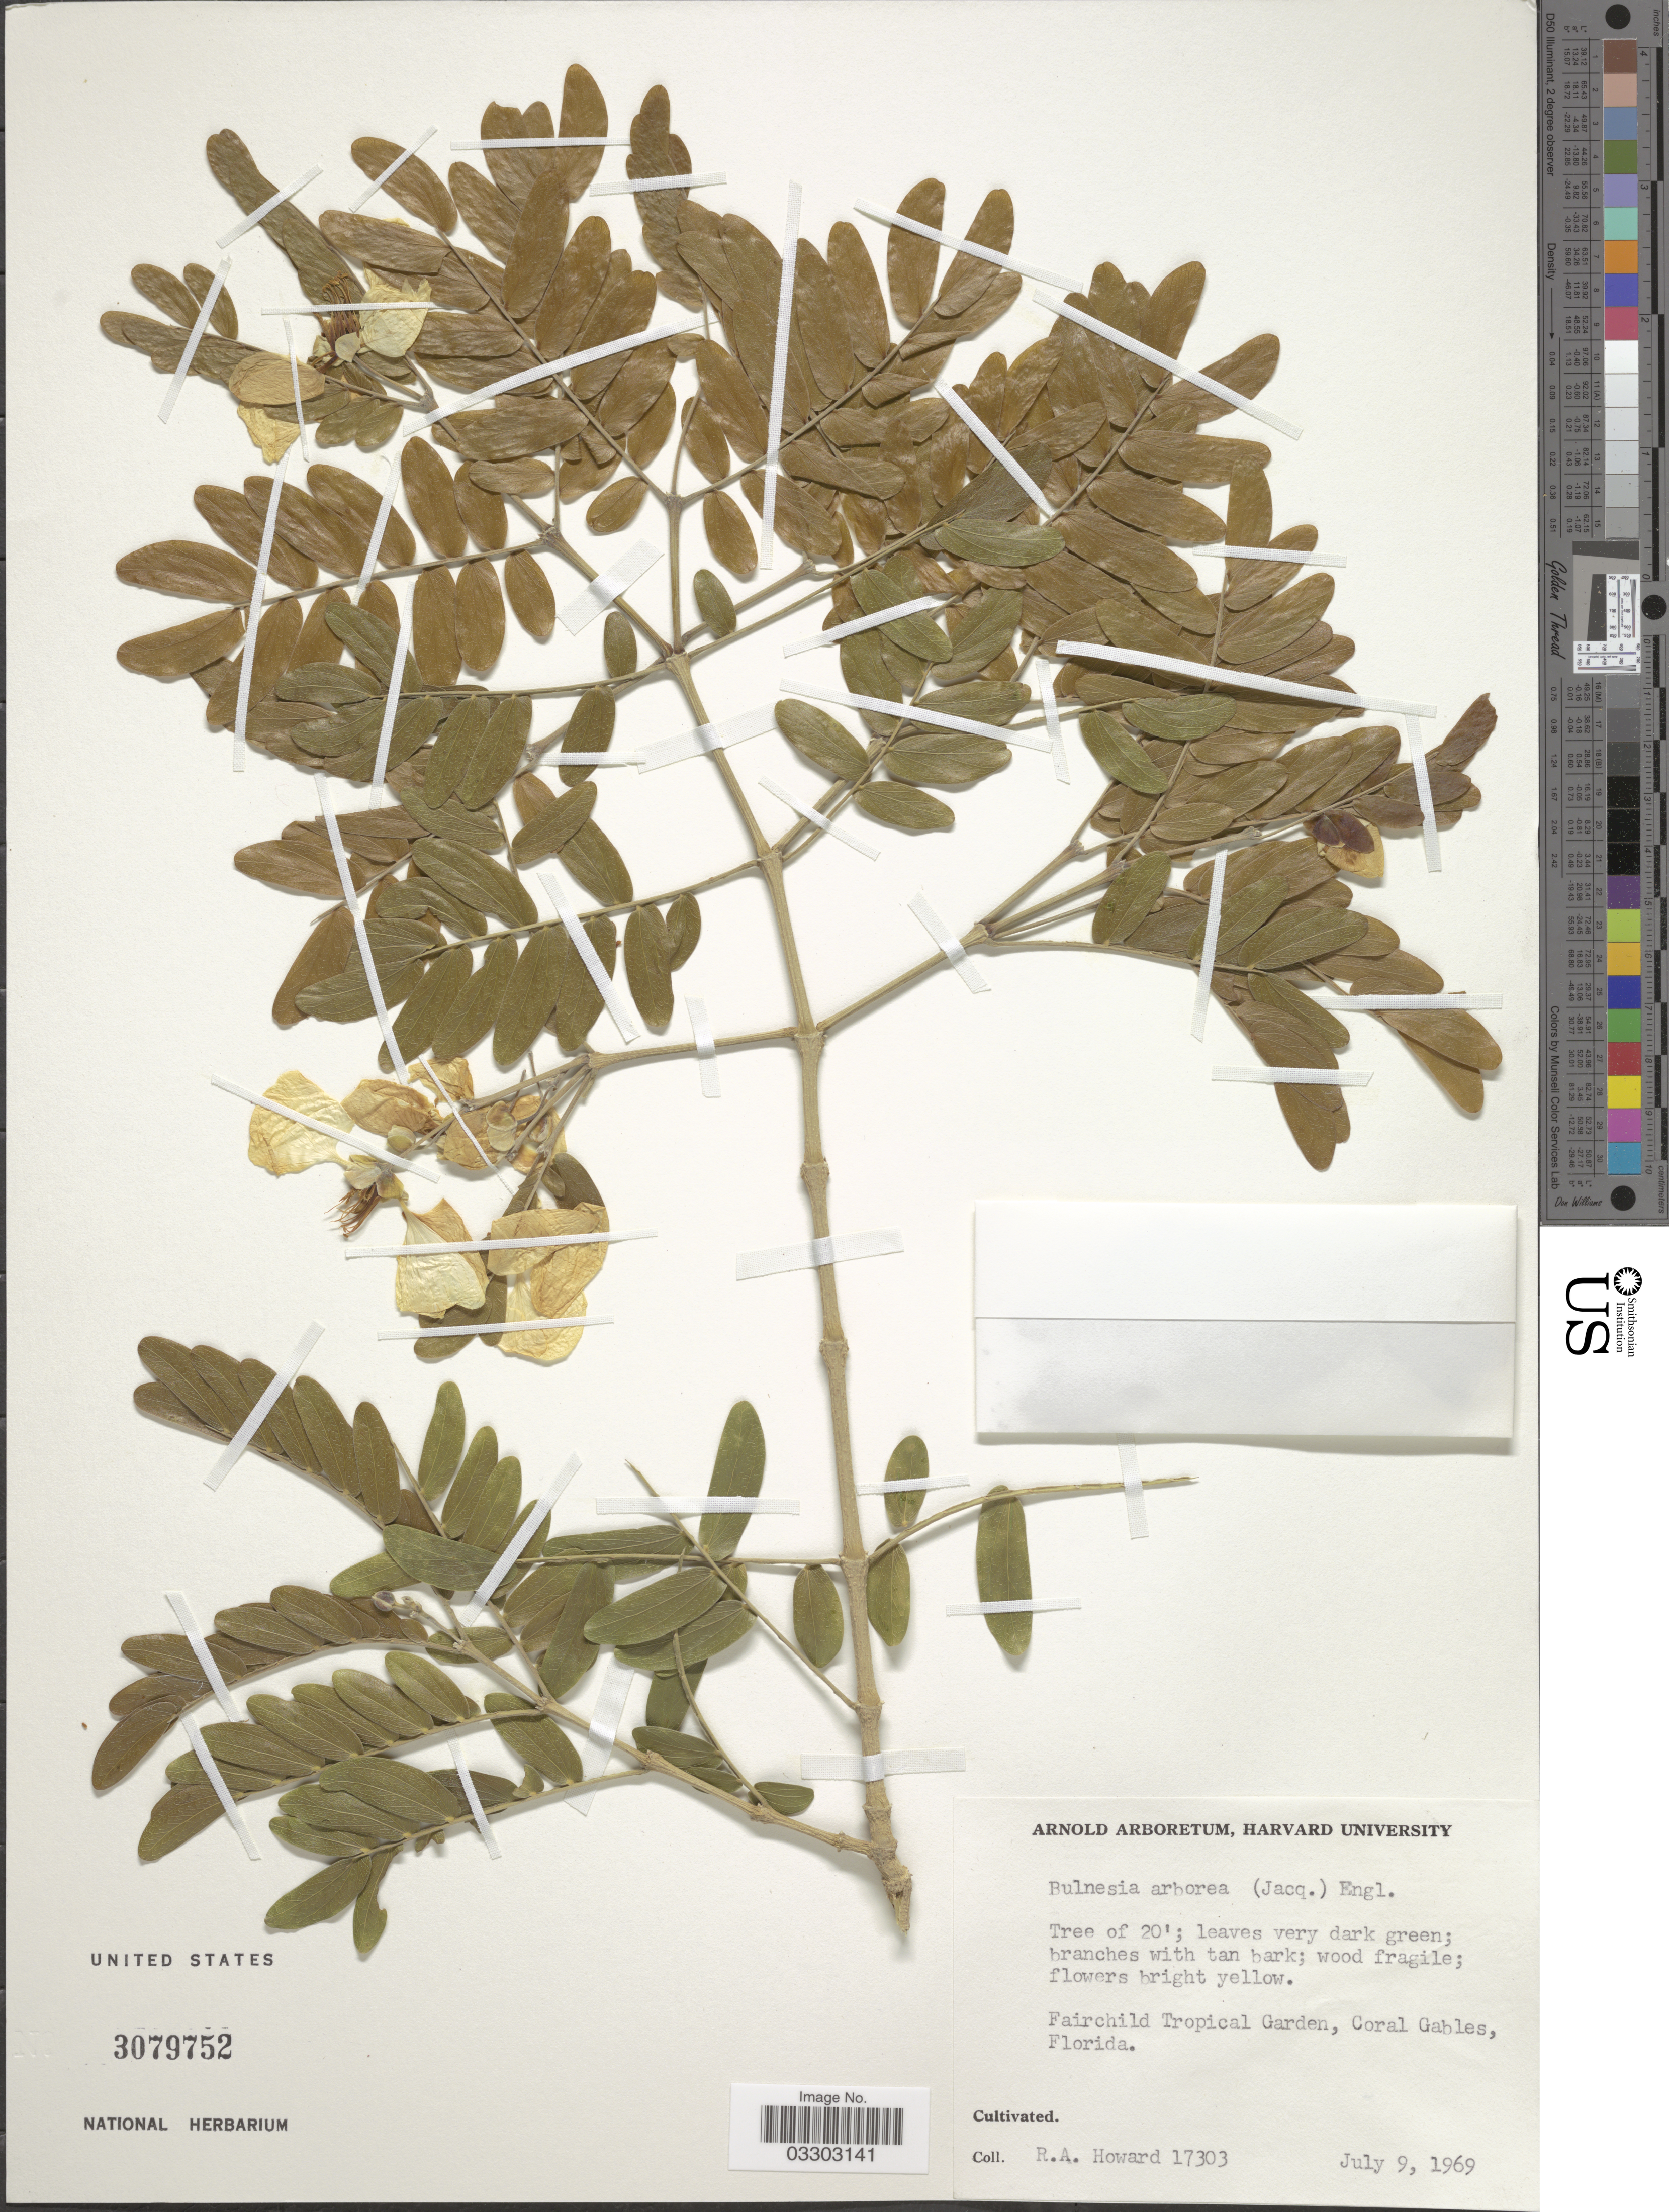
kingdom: Plantae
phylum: Tracheophyta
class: Magnoliopsida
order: Zygophyllales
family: Zygophyllaceae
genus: Gonopterodendron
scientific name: Gonopterodendron arboreum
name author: (Jacq.) Godoy-Bürki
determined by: U.S. National Herbarium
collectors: R. A. Howard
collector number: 17303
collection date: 1969-07-09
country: United States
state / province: Florida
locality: Fairchild Tropical Garden, Coral Gables.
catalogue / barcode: US 3079752